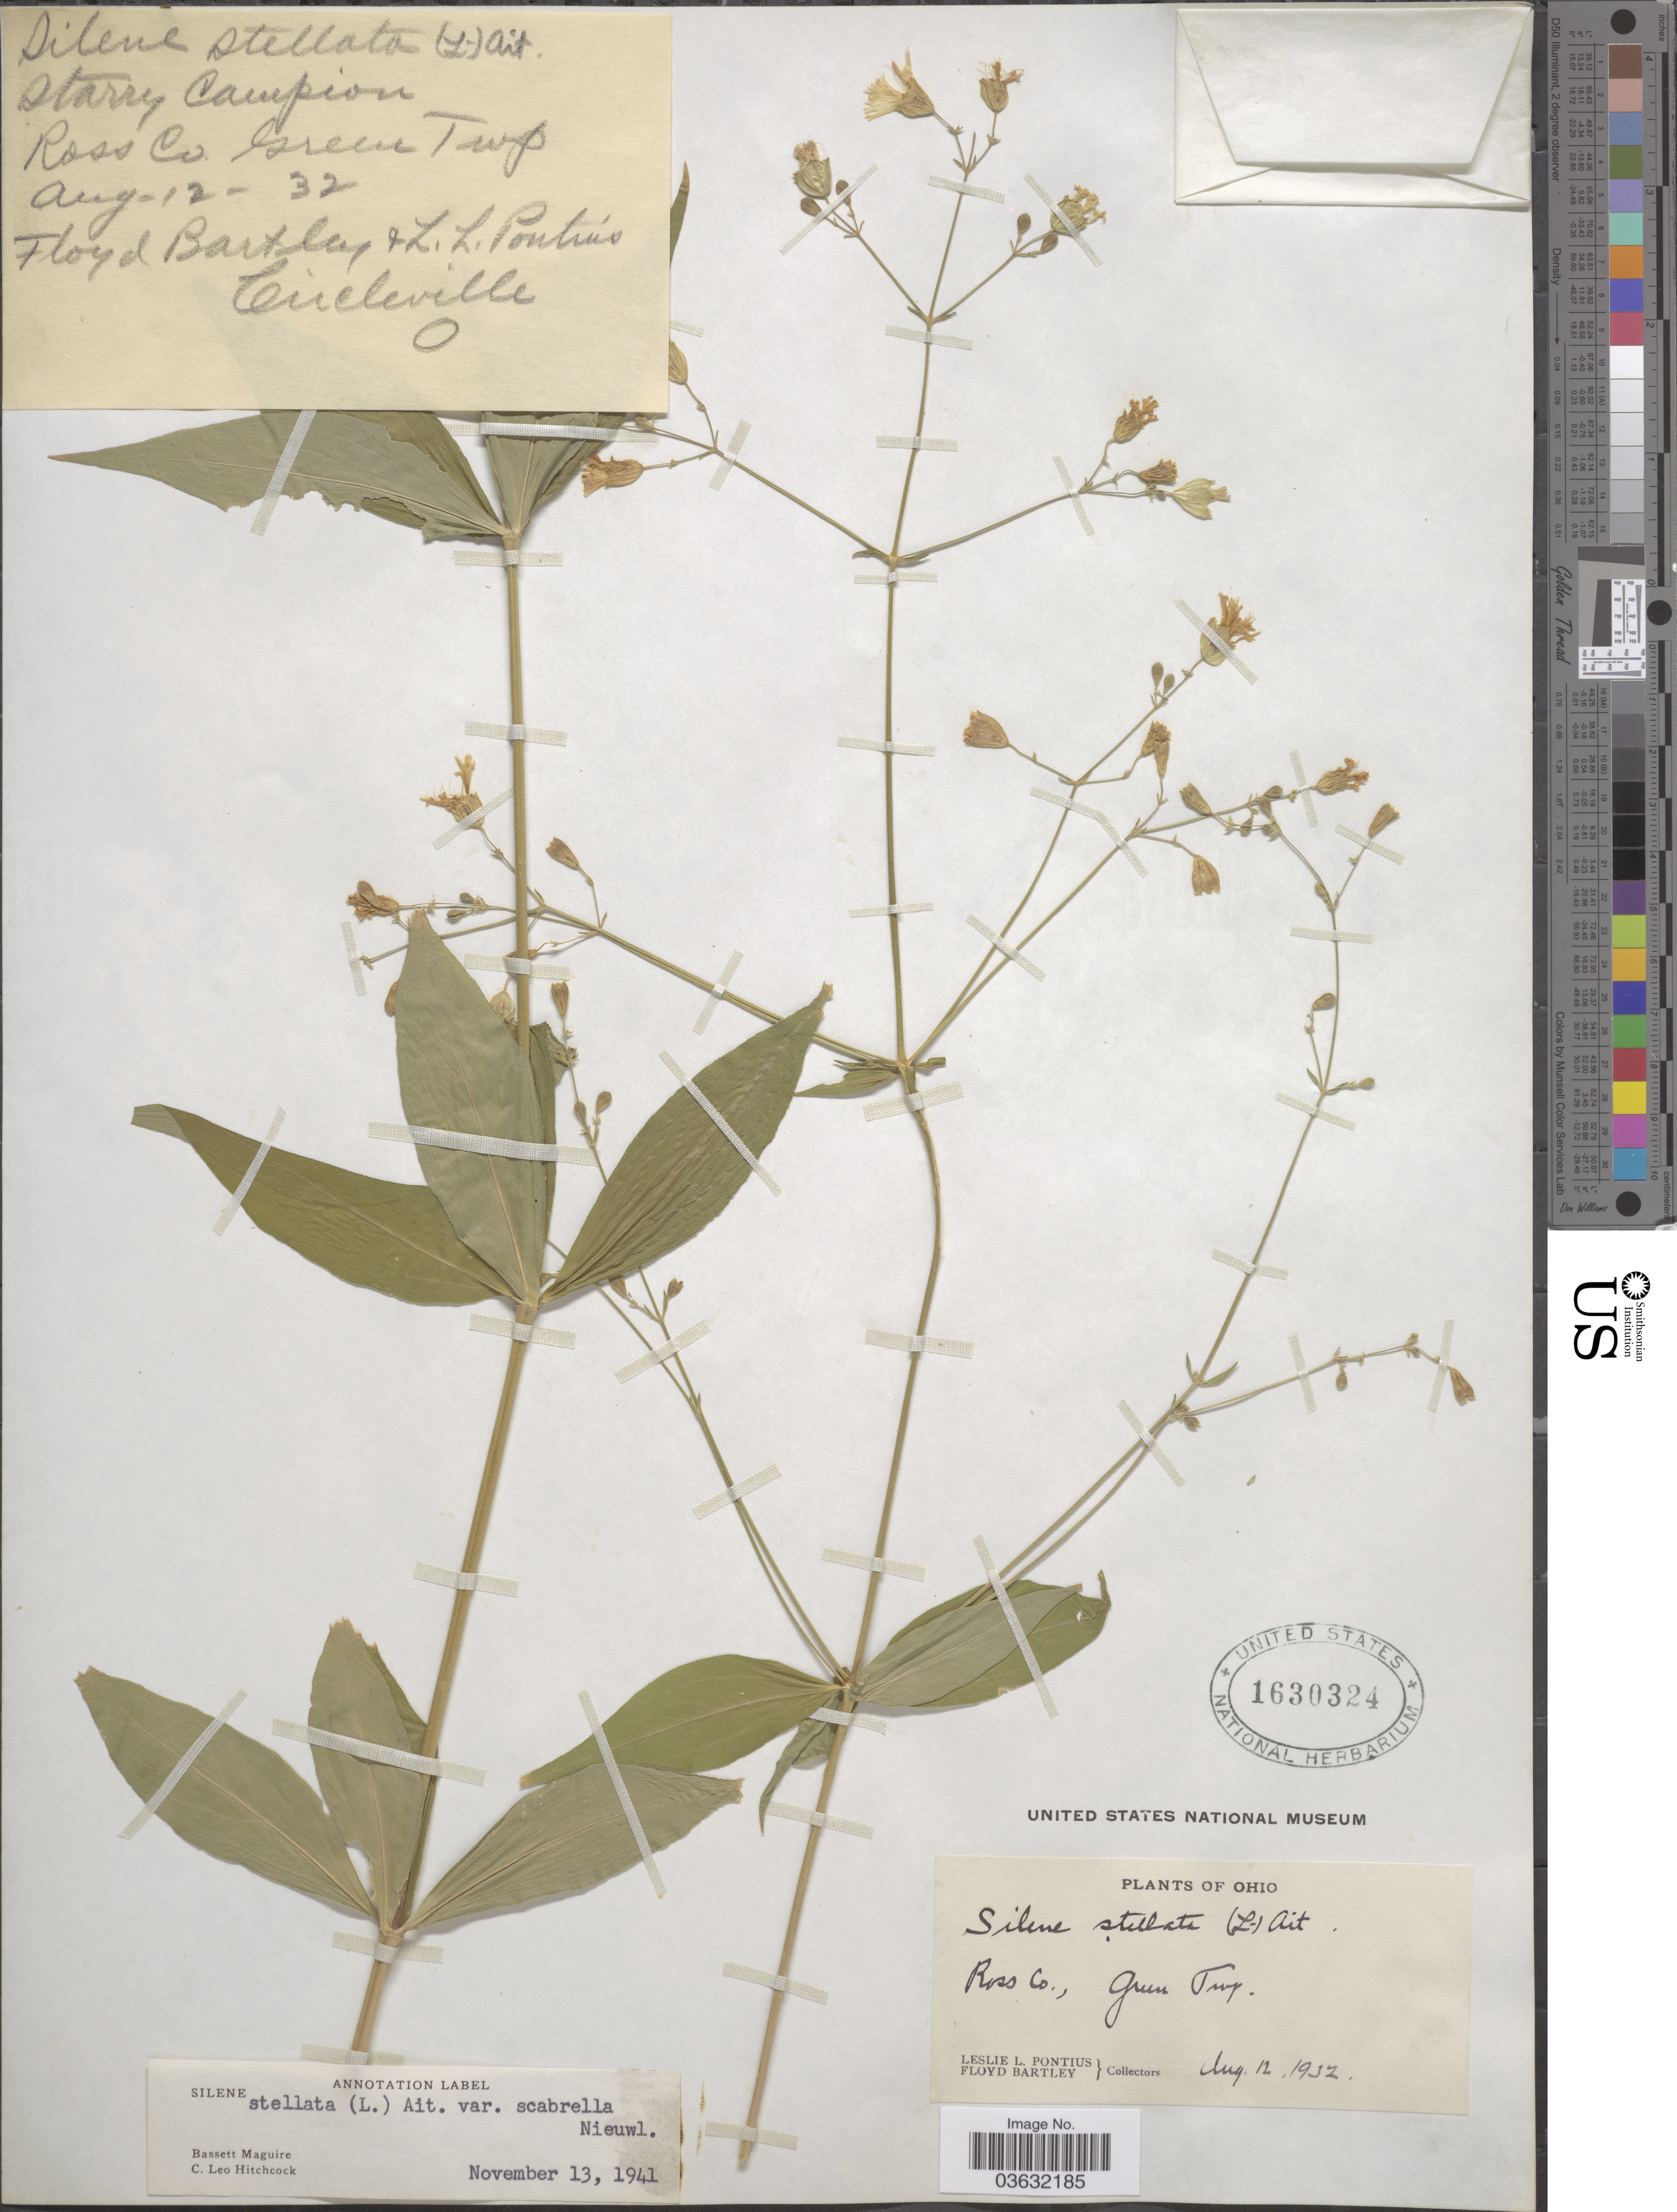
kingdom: Plantae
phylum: Tracheophyta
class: Magnoliopsida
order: Caryophyllales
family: Caryophyllaceae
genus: Silene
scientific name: Silene stellata var. scabrella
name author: (Nieuwl.) E.J. Palmer & Steyerm.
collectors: L. Pontius & F. Bartley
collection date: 1932-08-12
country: United States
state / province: Ohio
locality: Ross Co., Green Twp. Circleville.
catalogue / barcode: US 1630324